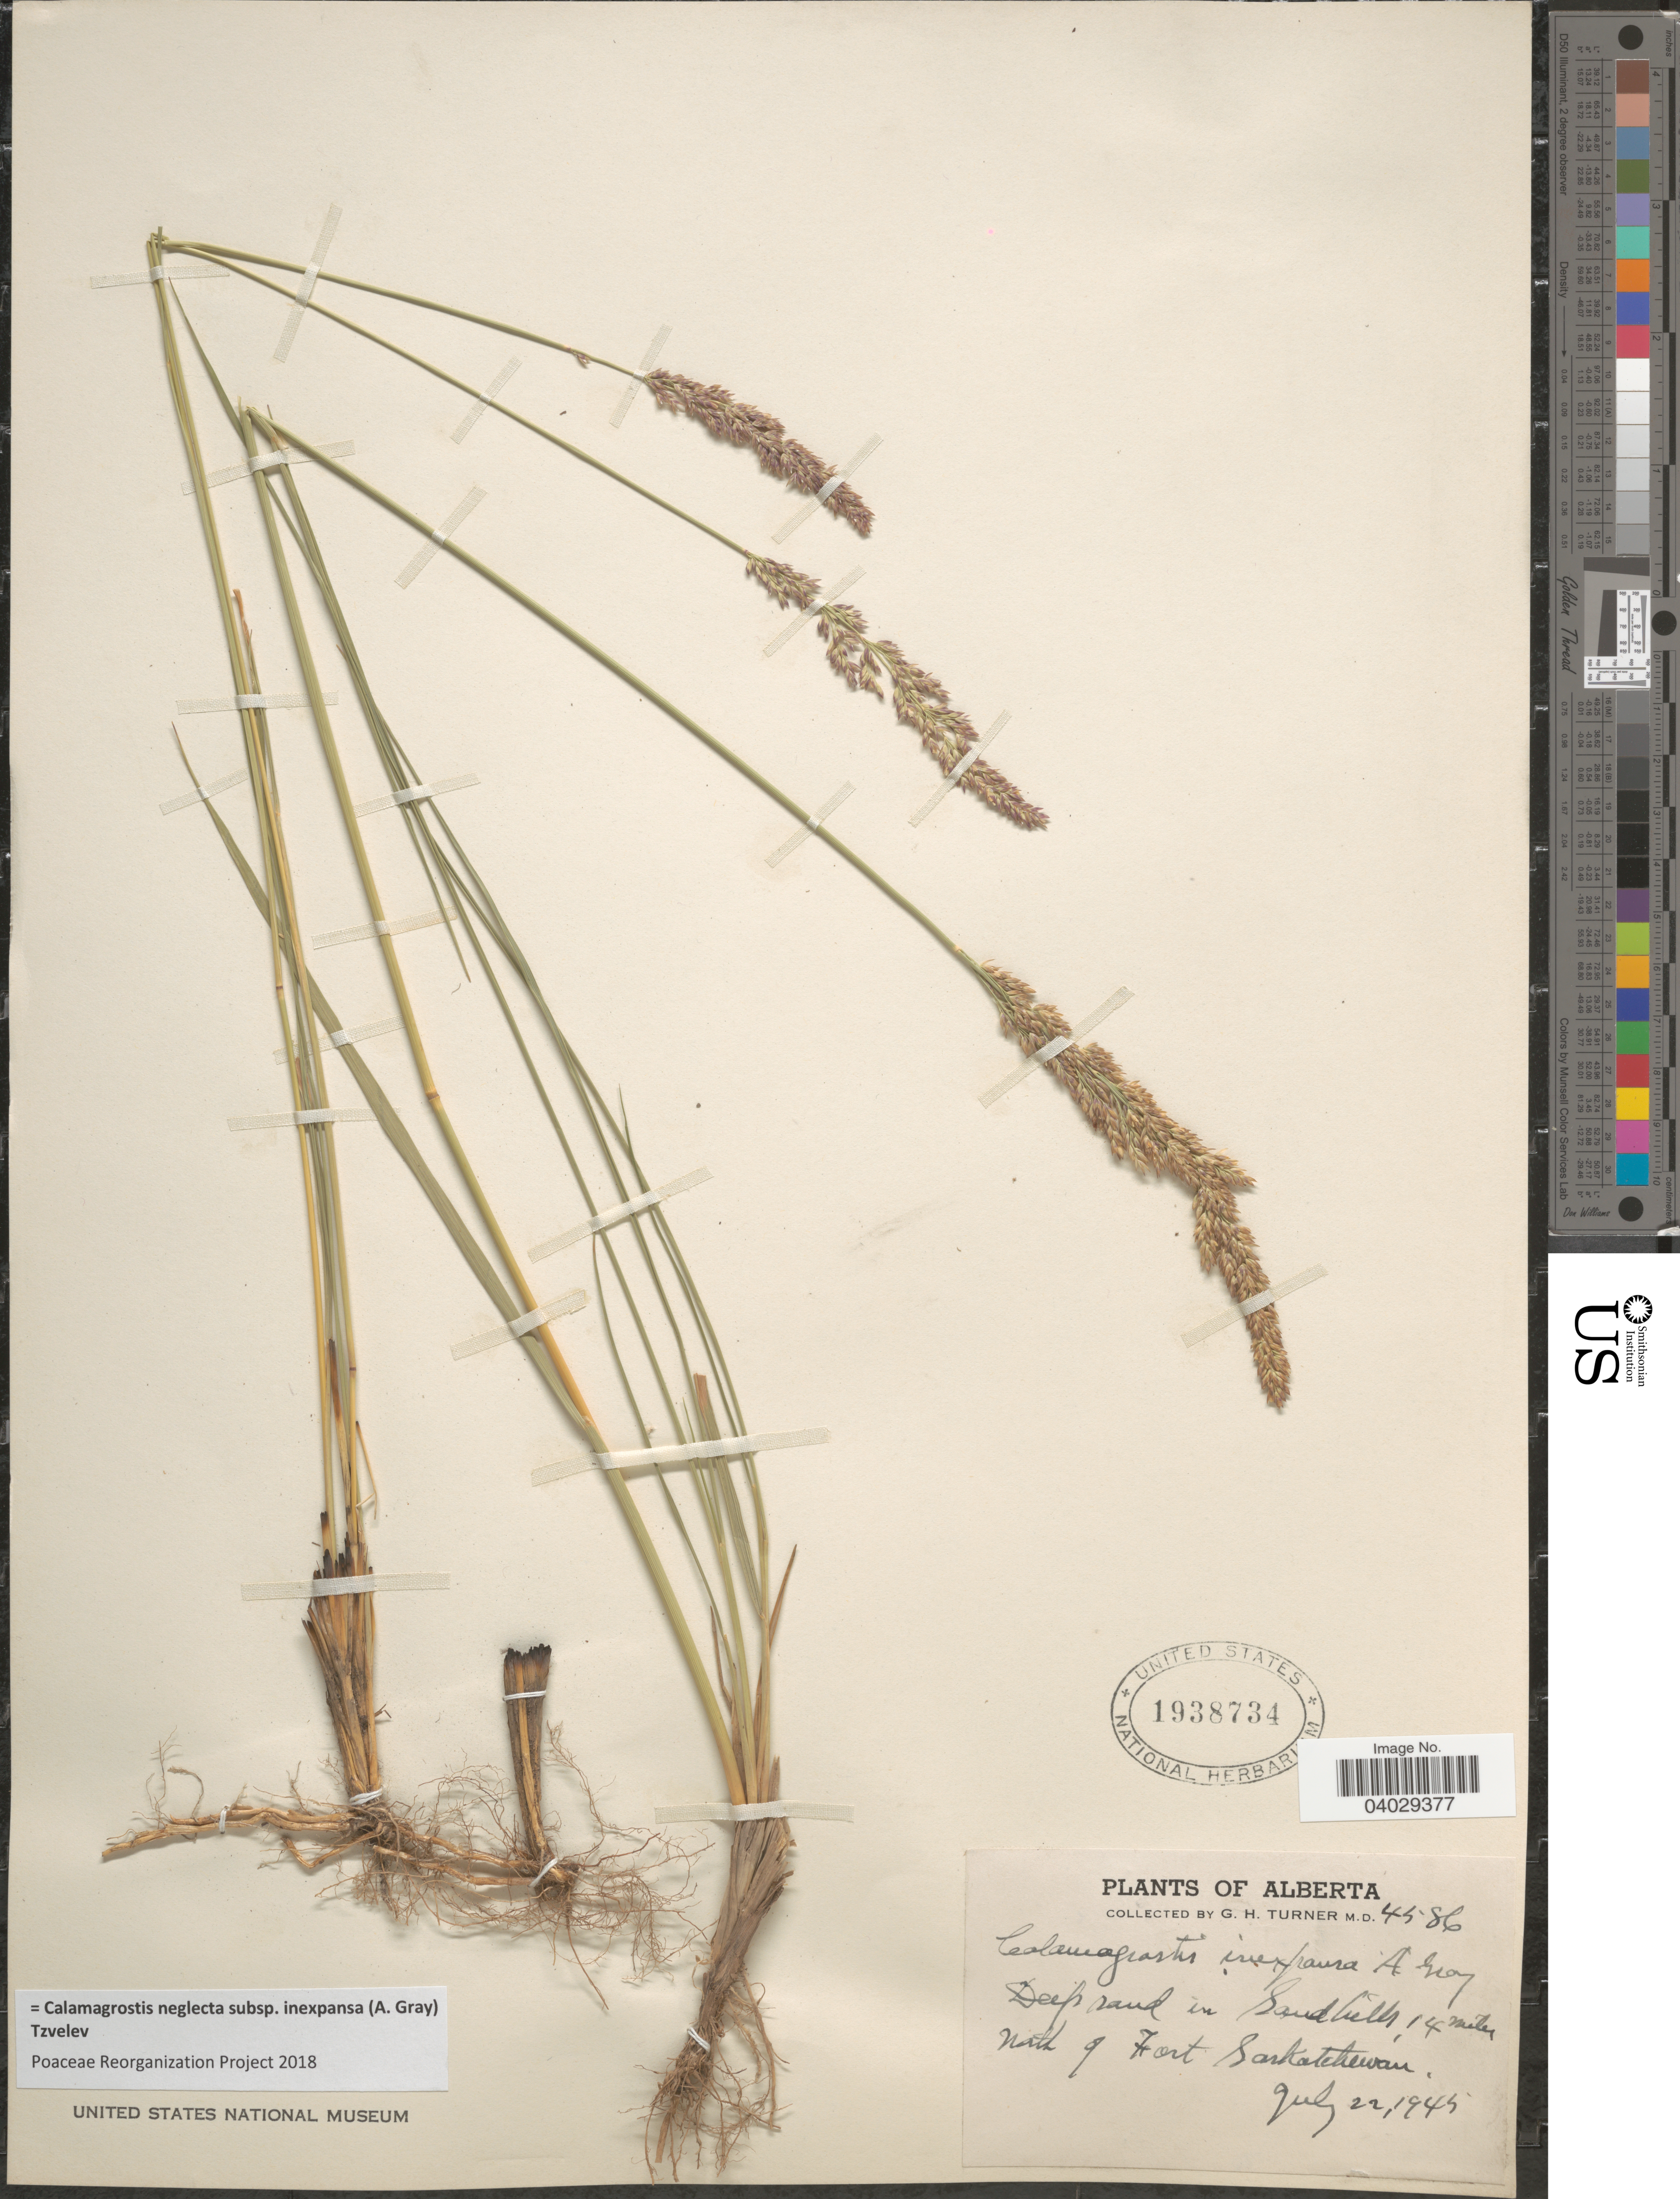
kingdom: Plantae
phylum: Tracheophyta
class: Liliopsida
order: Poales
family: Poaceae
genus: Calamagrostis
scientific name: Calamagrostis neglecta subsp. inexpansa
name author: (A. Gray) Tzvelev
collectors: G. H. Turner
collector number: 4586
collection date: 1945-07-22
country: Canada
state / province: Alberta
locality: Deep sand in Sandhills, 14 miles north of Fort Saskatchewan.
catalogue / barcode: US 1938734